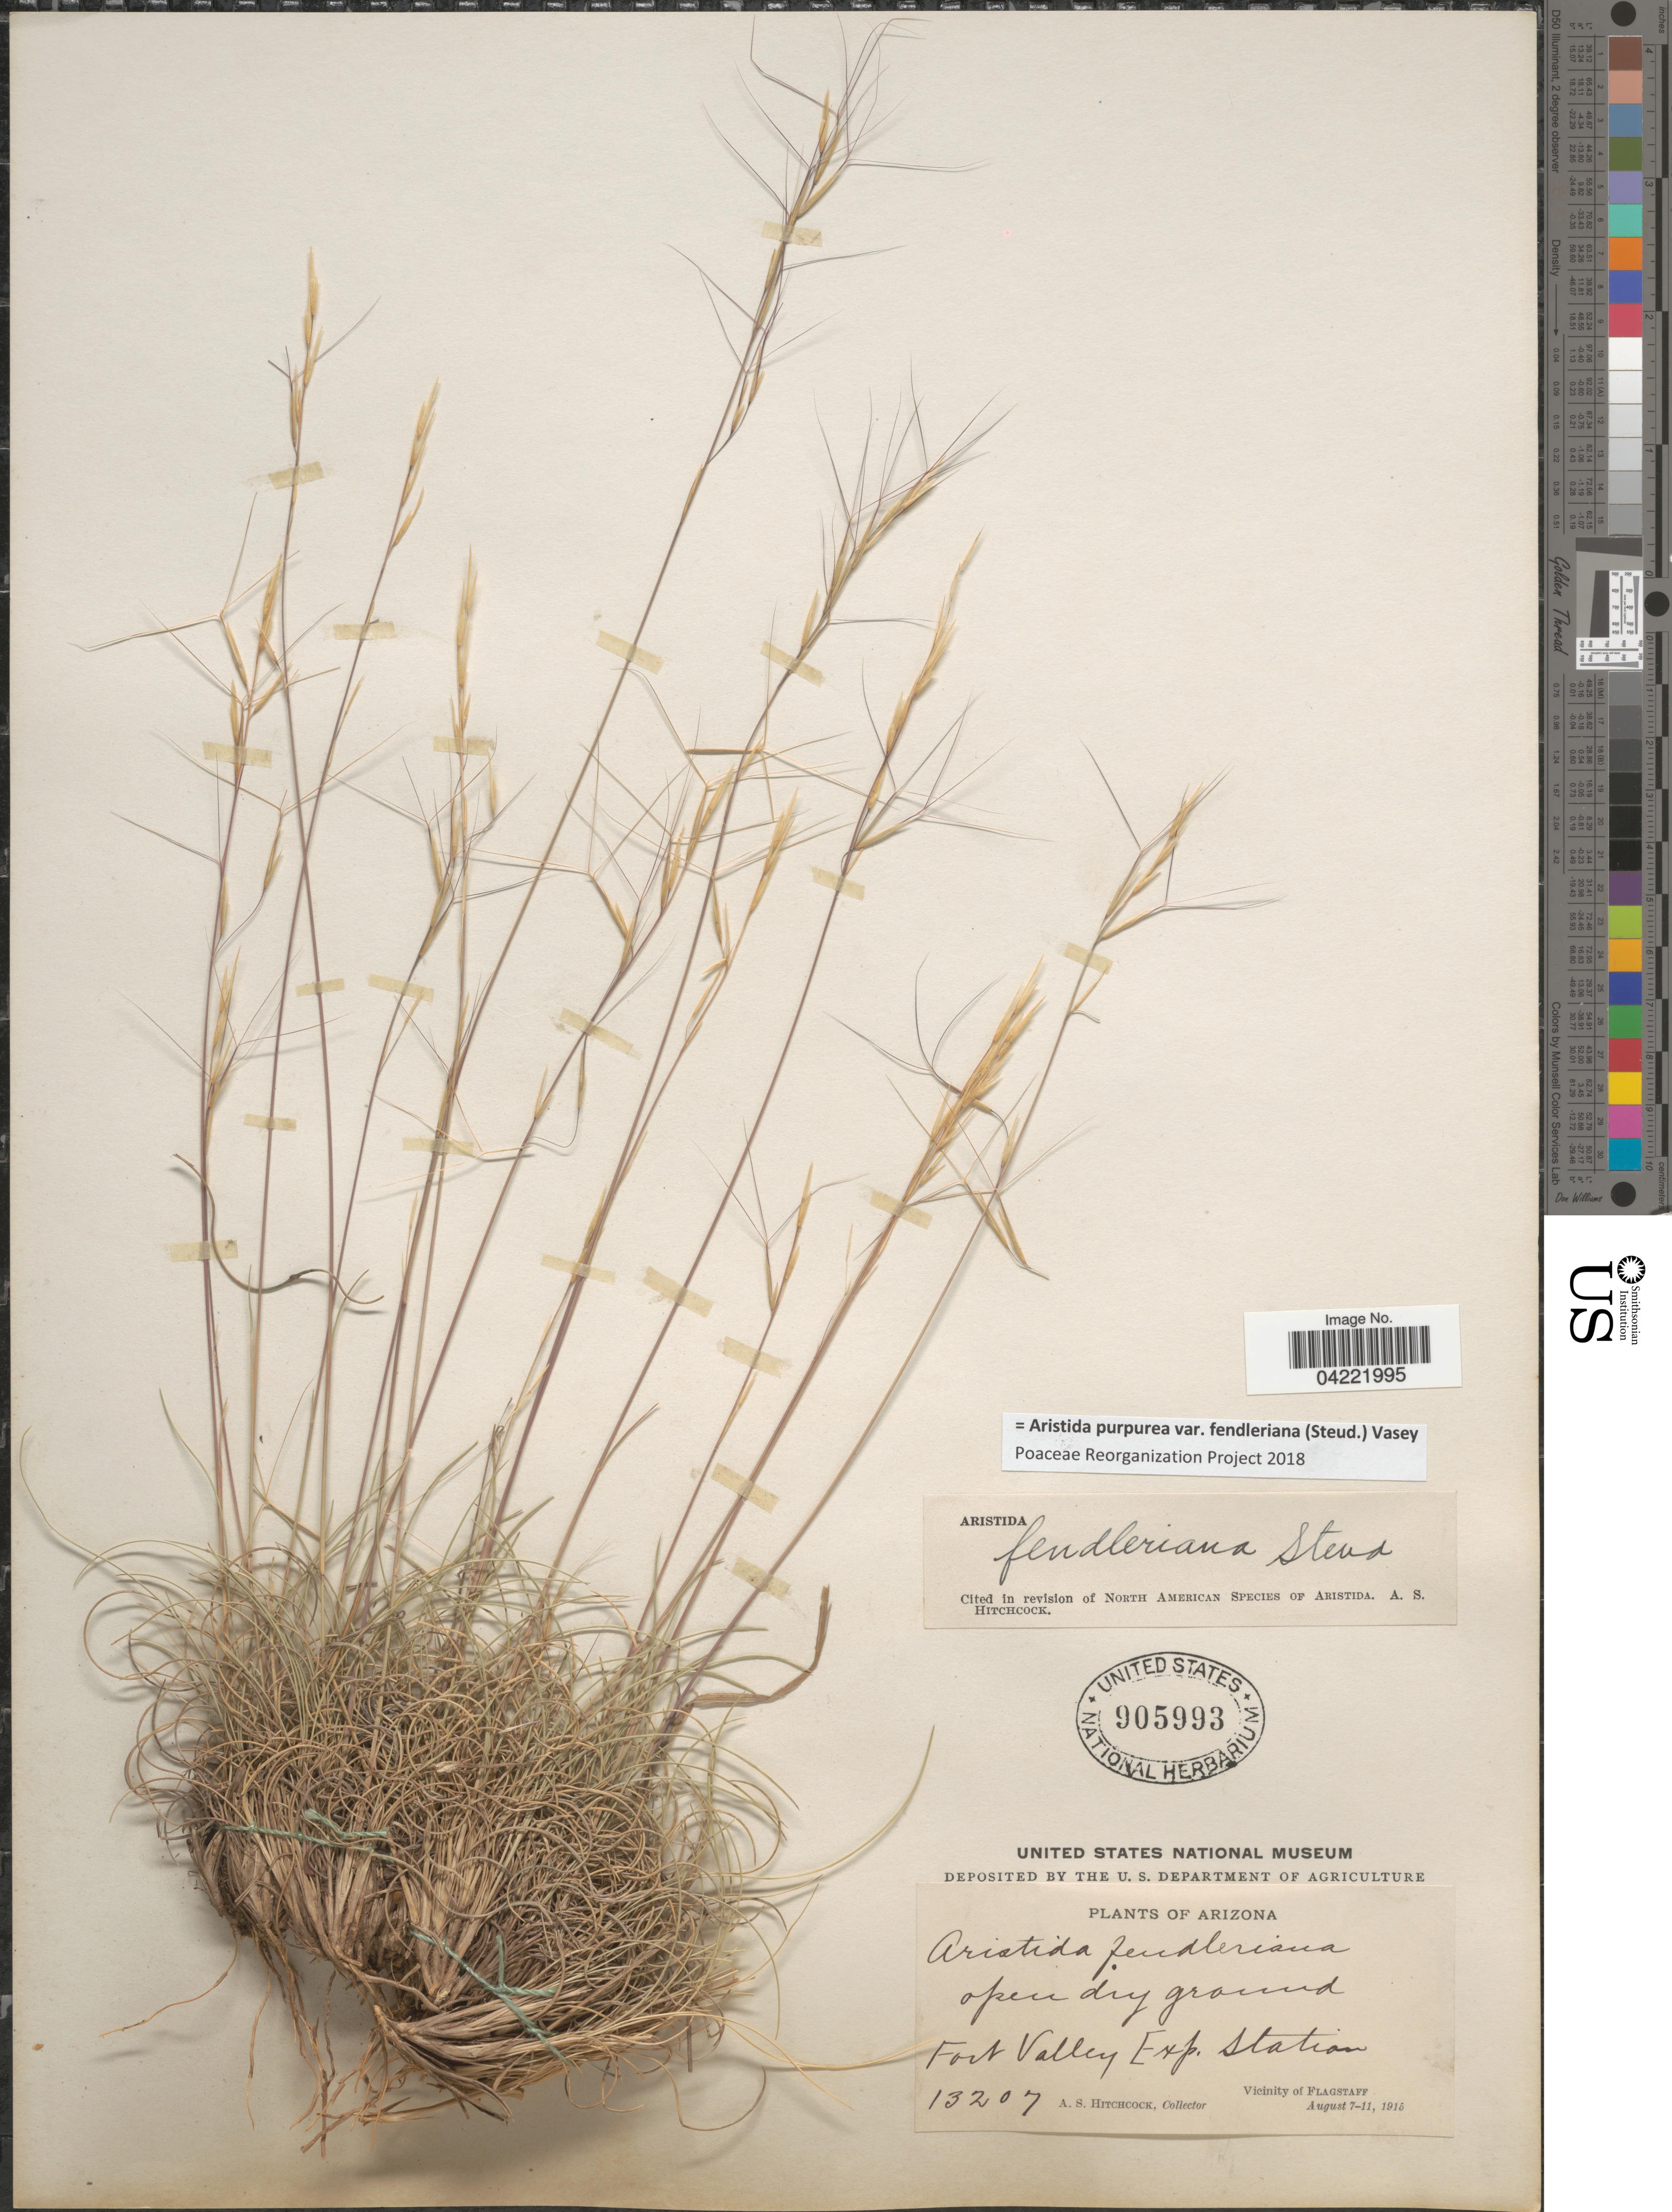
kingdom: Plantae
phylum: Tracheophyta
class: Liliopsida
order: Poales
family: Poaceae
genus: Aristida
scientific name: Aristida purpurea var. fendleriana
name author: (Steud.) Vasey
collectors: A. S. Hitchcock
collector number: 13207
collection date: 1915-08-07/1915-08-11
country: United States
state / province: Arizona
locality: Open dry ground. Fort Valley Exp. Station. Vicinity of Flagstaff.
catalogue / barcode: US 905993